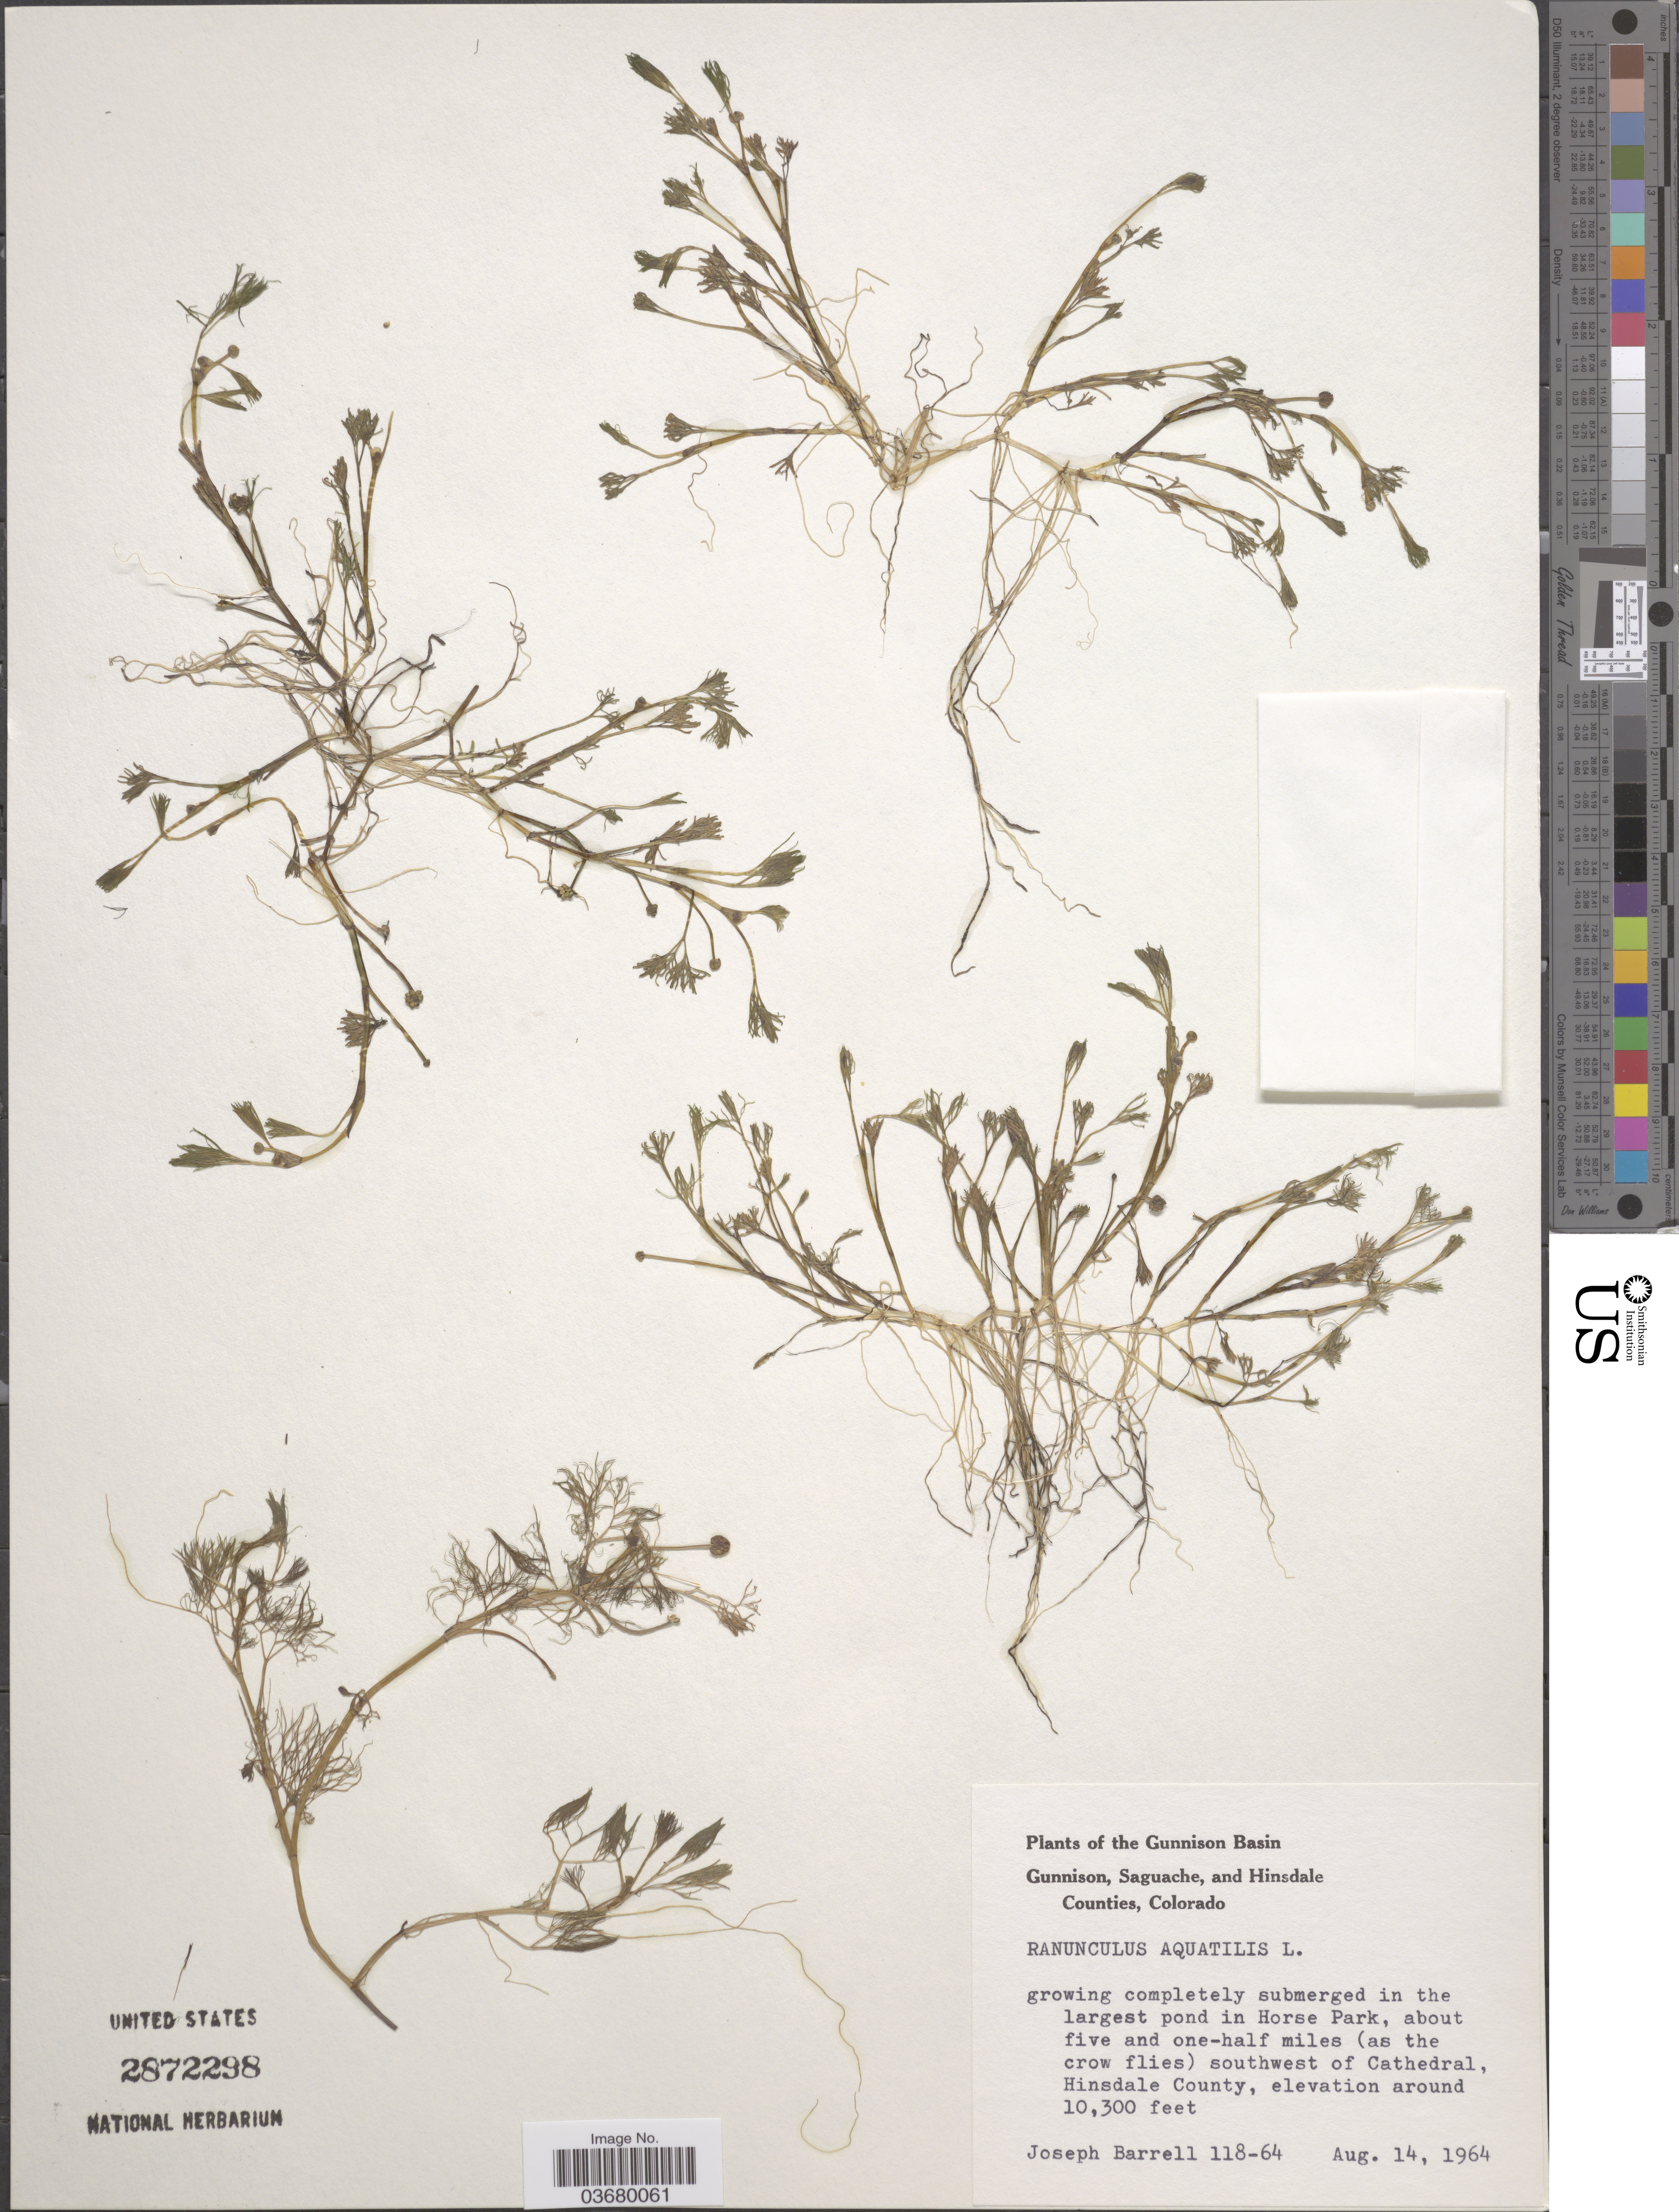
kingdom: Plantae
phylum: Tracheophyta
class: Magnoliopsida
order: Ranunculales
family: Ranunculaceae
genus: Ranunculus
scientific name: Ranunculus trichophyllus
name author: Chaix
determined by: Strong, Mark T., (BOT), Smithsonian Institution - National Museum of Natural History (UNITED STATES)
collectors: J. Barrell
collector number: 118-64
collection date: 1964-08-14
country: United States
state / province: Colorado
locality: The Gunnison Basin. In Horse Park, about five and one-half miles (as the crow flies) southwest of Cathedral, Hinsdale County.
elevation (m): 3139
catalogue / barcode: US 2872298